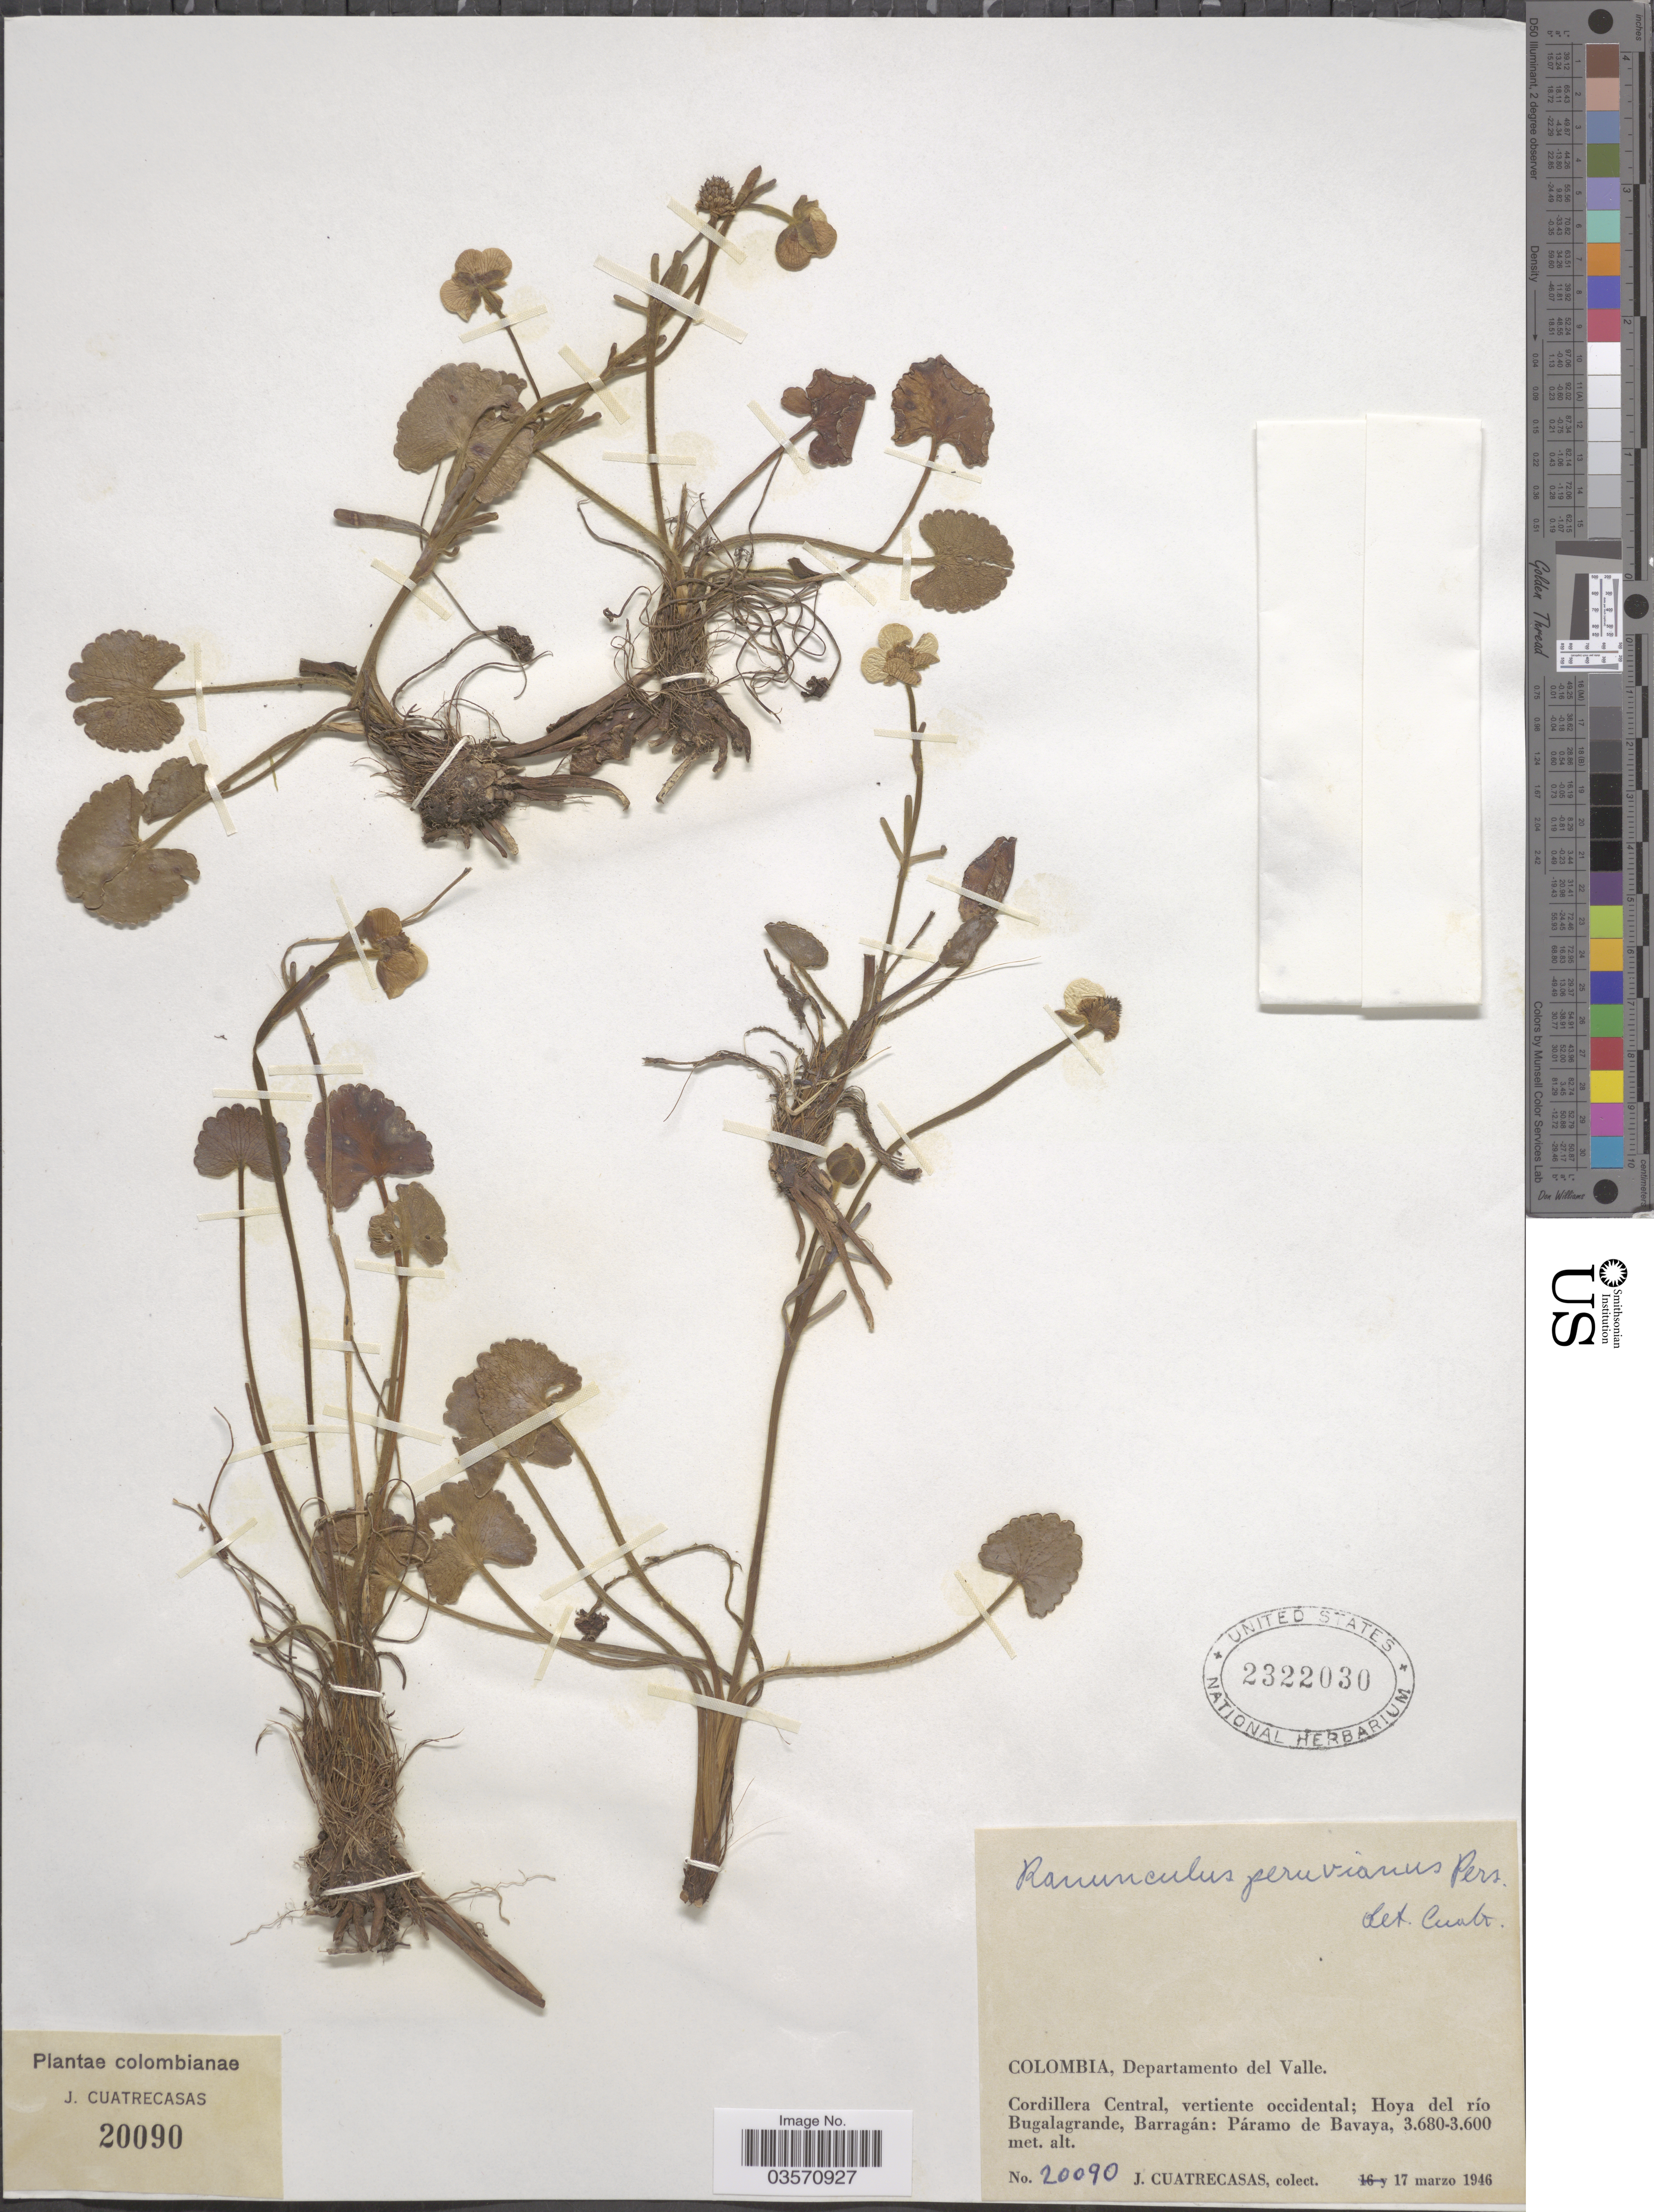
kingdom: Plantae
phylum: Tracheophyta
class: Magnoliopsida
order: Ranunculales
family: Ranunculaceae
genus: Ranunculus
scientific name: Ranunculus peruvianus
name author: Pers.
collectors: J. Cuatrecasas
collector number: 20090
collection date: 1946-03-17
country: Colombia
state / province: Valle del Cauca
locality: Departamento del Valle. Cordillera Central, vertiente occidental; Hoya del río Bugalagrande, Barragán: Páramo de Bavaya.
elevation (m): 3600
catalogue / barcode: US 2322030